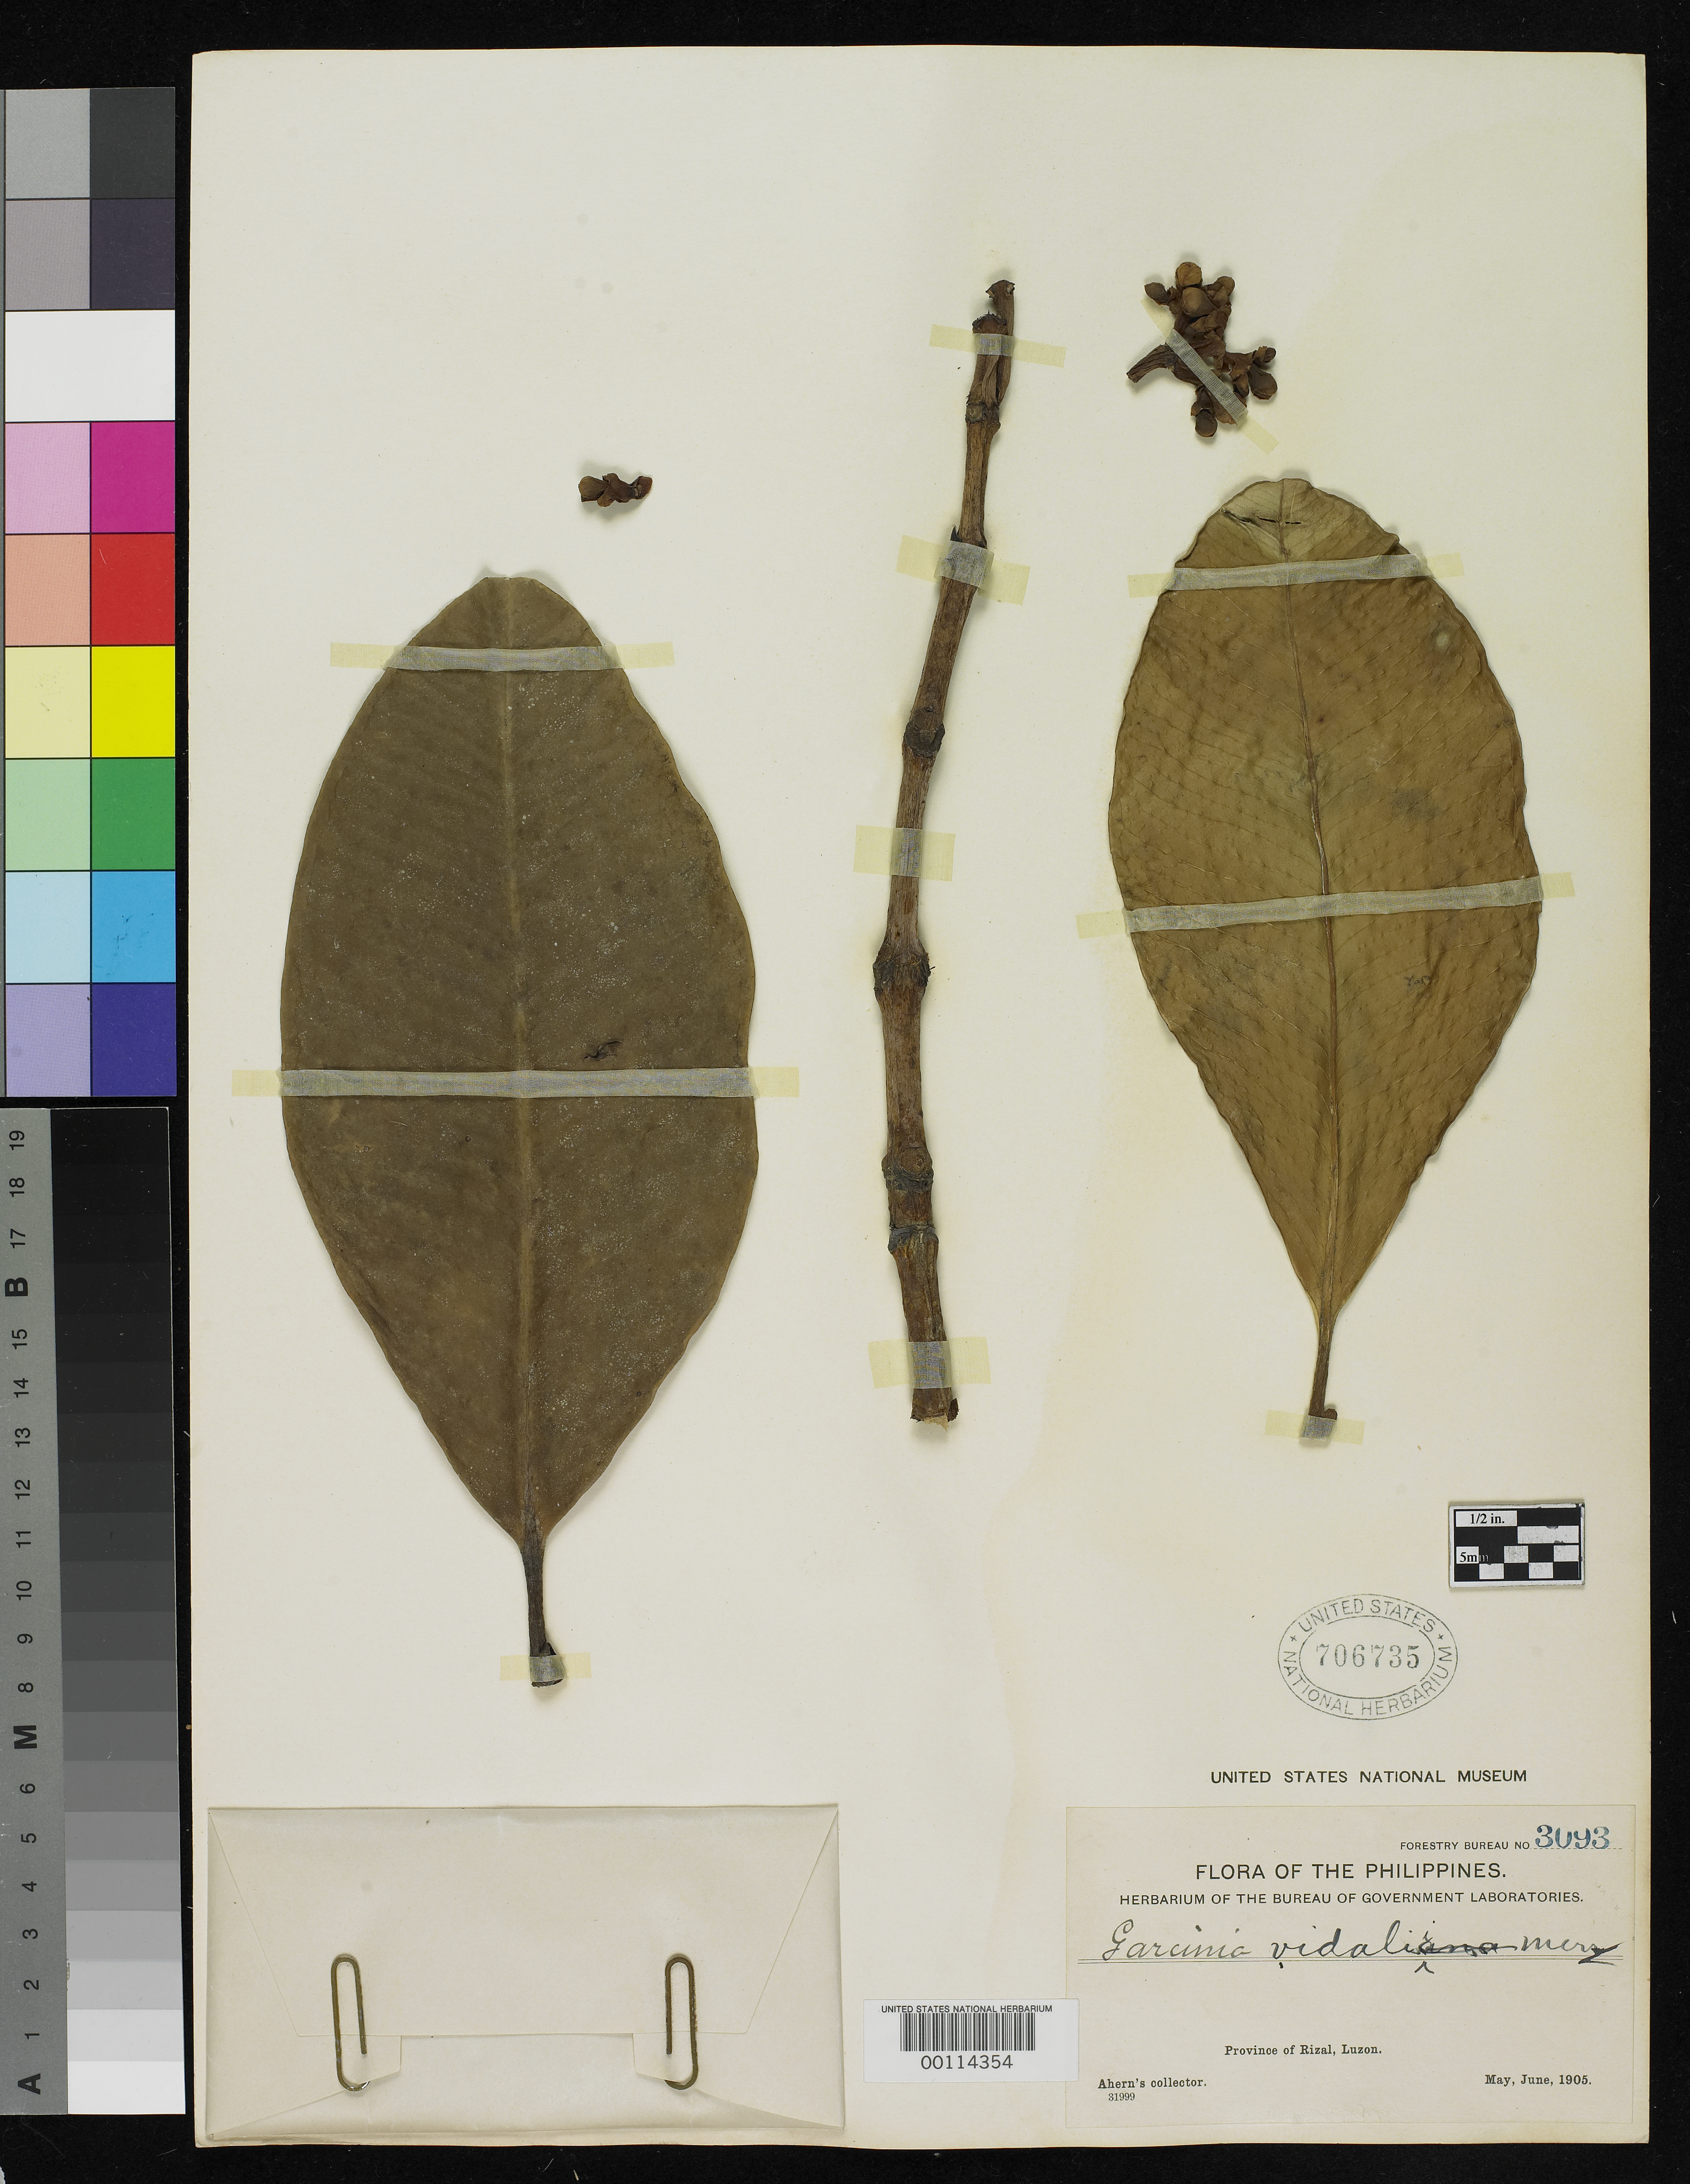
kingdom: Plantae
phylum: Tracheophyta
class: Magnoliopsida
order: Malpighiales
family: Clusiaceae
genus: Garcinia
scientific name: Garcinia vidalii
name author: Merr.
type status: Isotype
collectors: Ahern's collector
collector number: Bur. Sci. 3093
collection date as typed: May 1905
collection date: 1905-05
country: Philippines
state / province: Calabarzon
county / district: Rizal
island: Luzon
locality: Bosoboso.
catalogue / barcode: US 706735